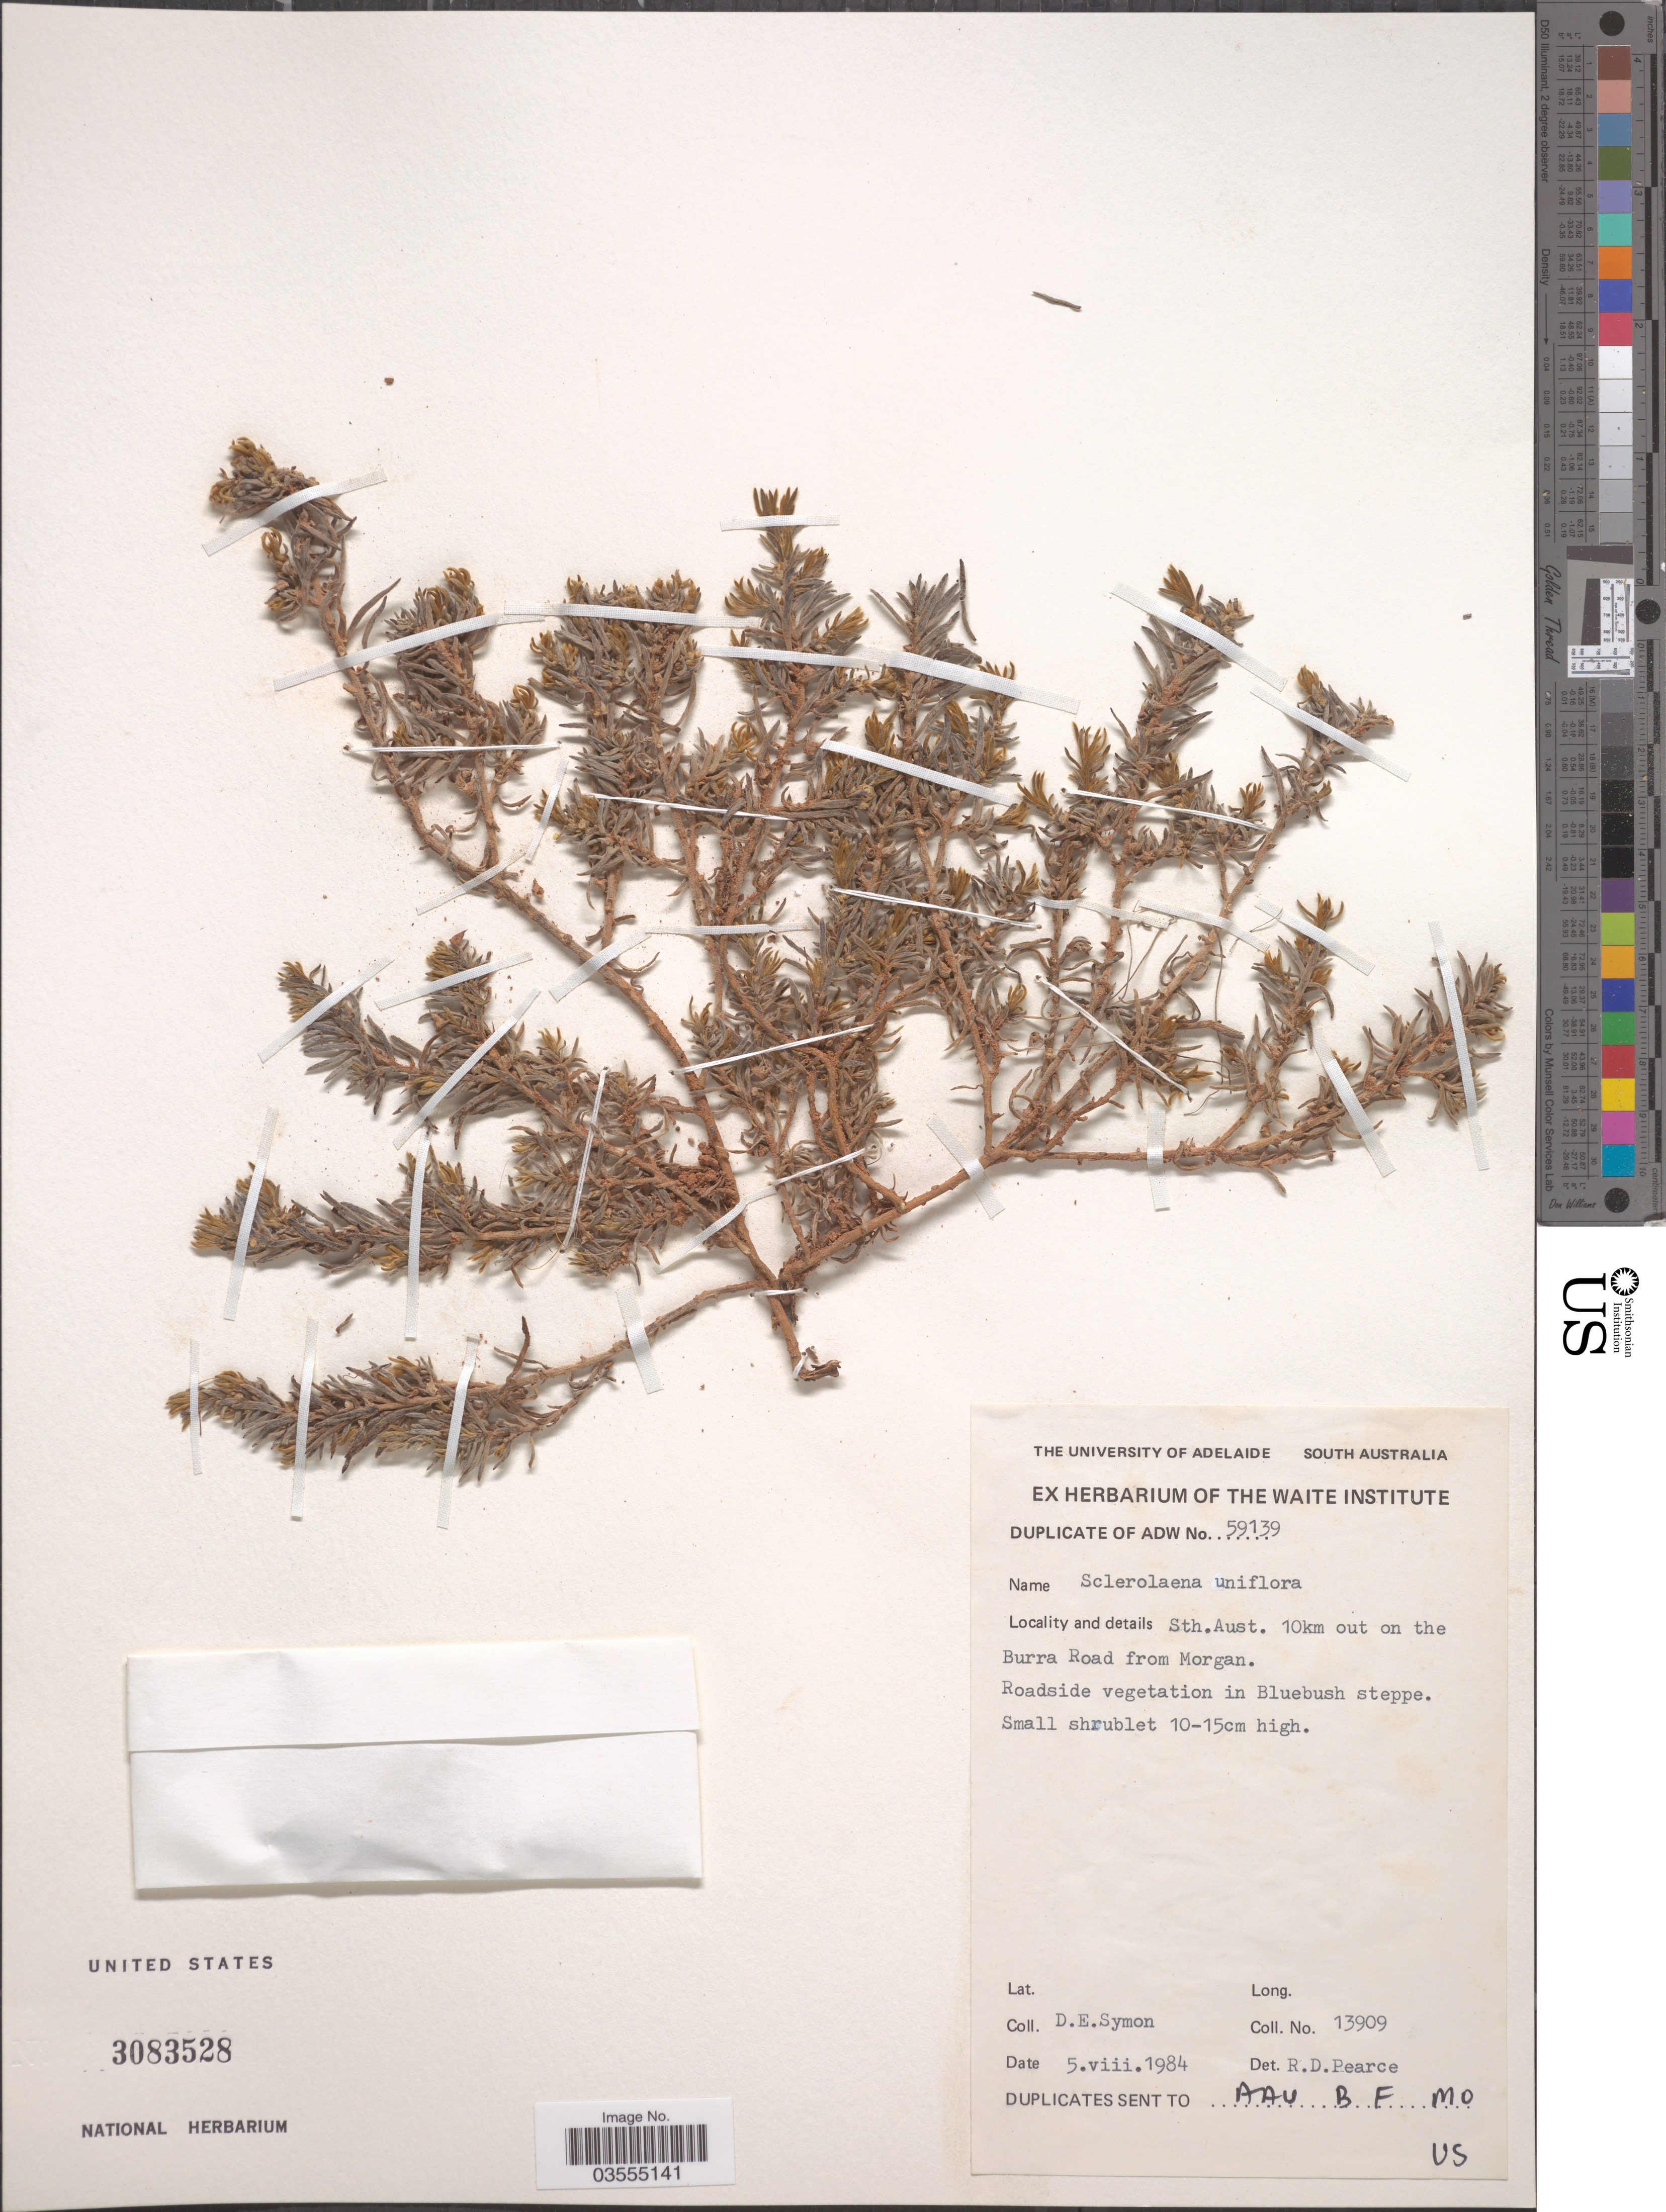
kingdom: Plantae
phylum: Tracheophyta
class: Magnoliopsida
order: Caryophyllales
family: Amaranthaceae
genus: Sclerolaena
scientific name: Sclerolaena uniflora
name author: R. Br.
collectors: D. Symon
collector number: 13909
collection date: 1984-08-05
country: Australia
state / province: South Australia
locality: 10km out on the Burra Road from Morgan.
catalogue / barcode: US 3083528